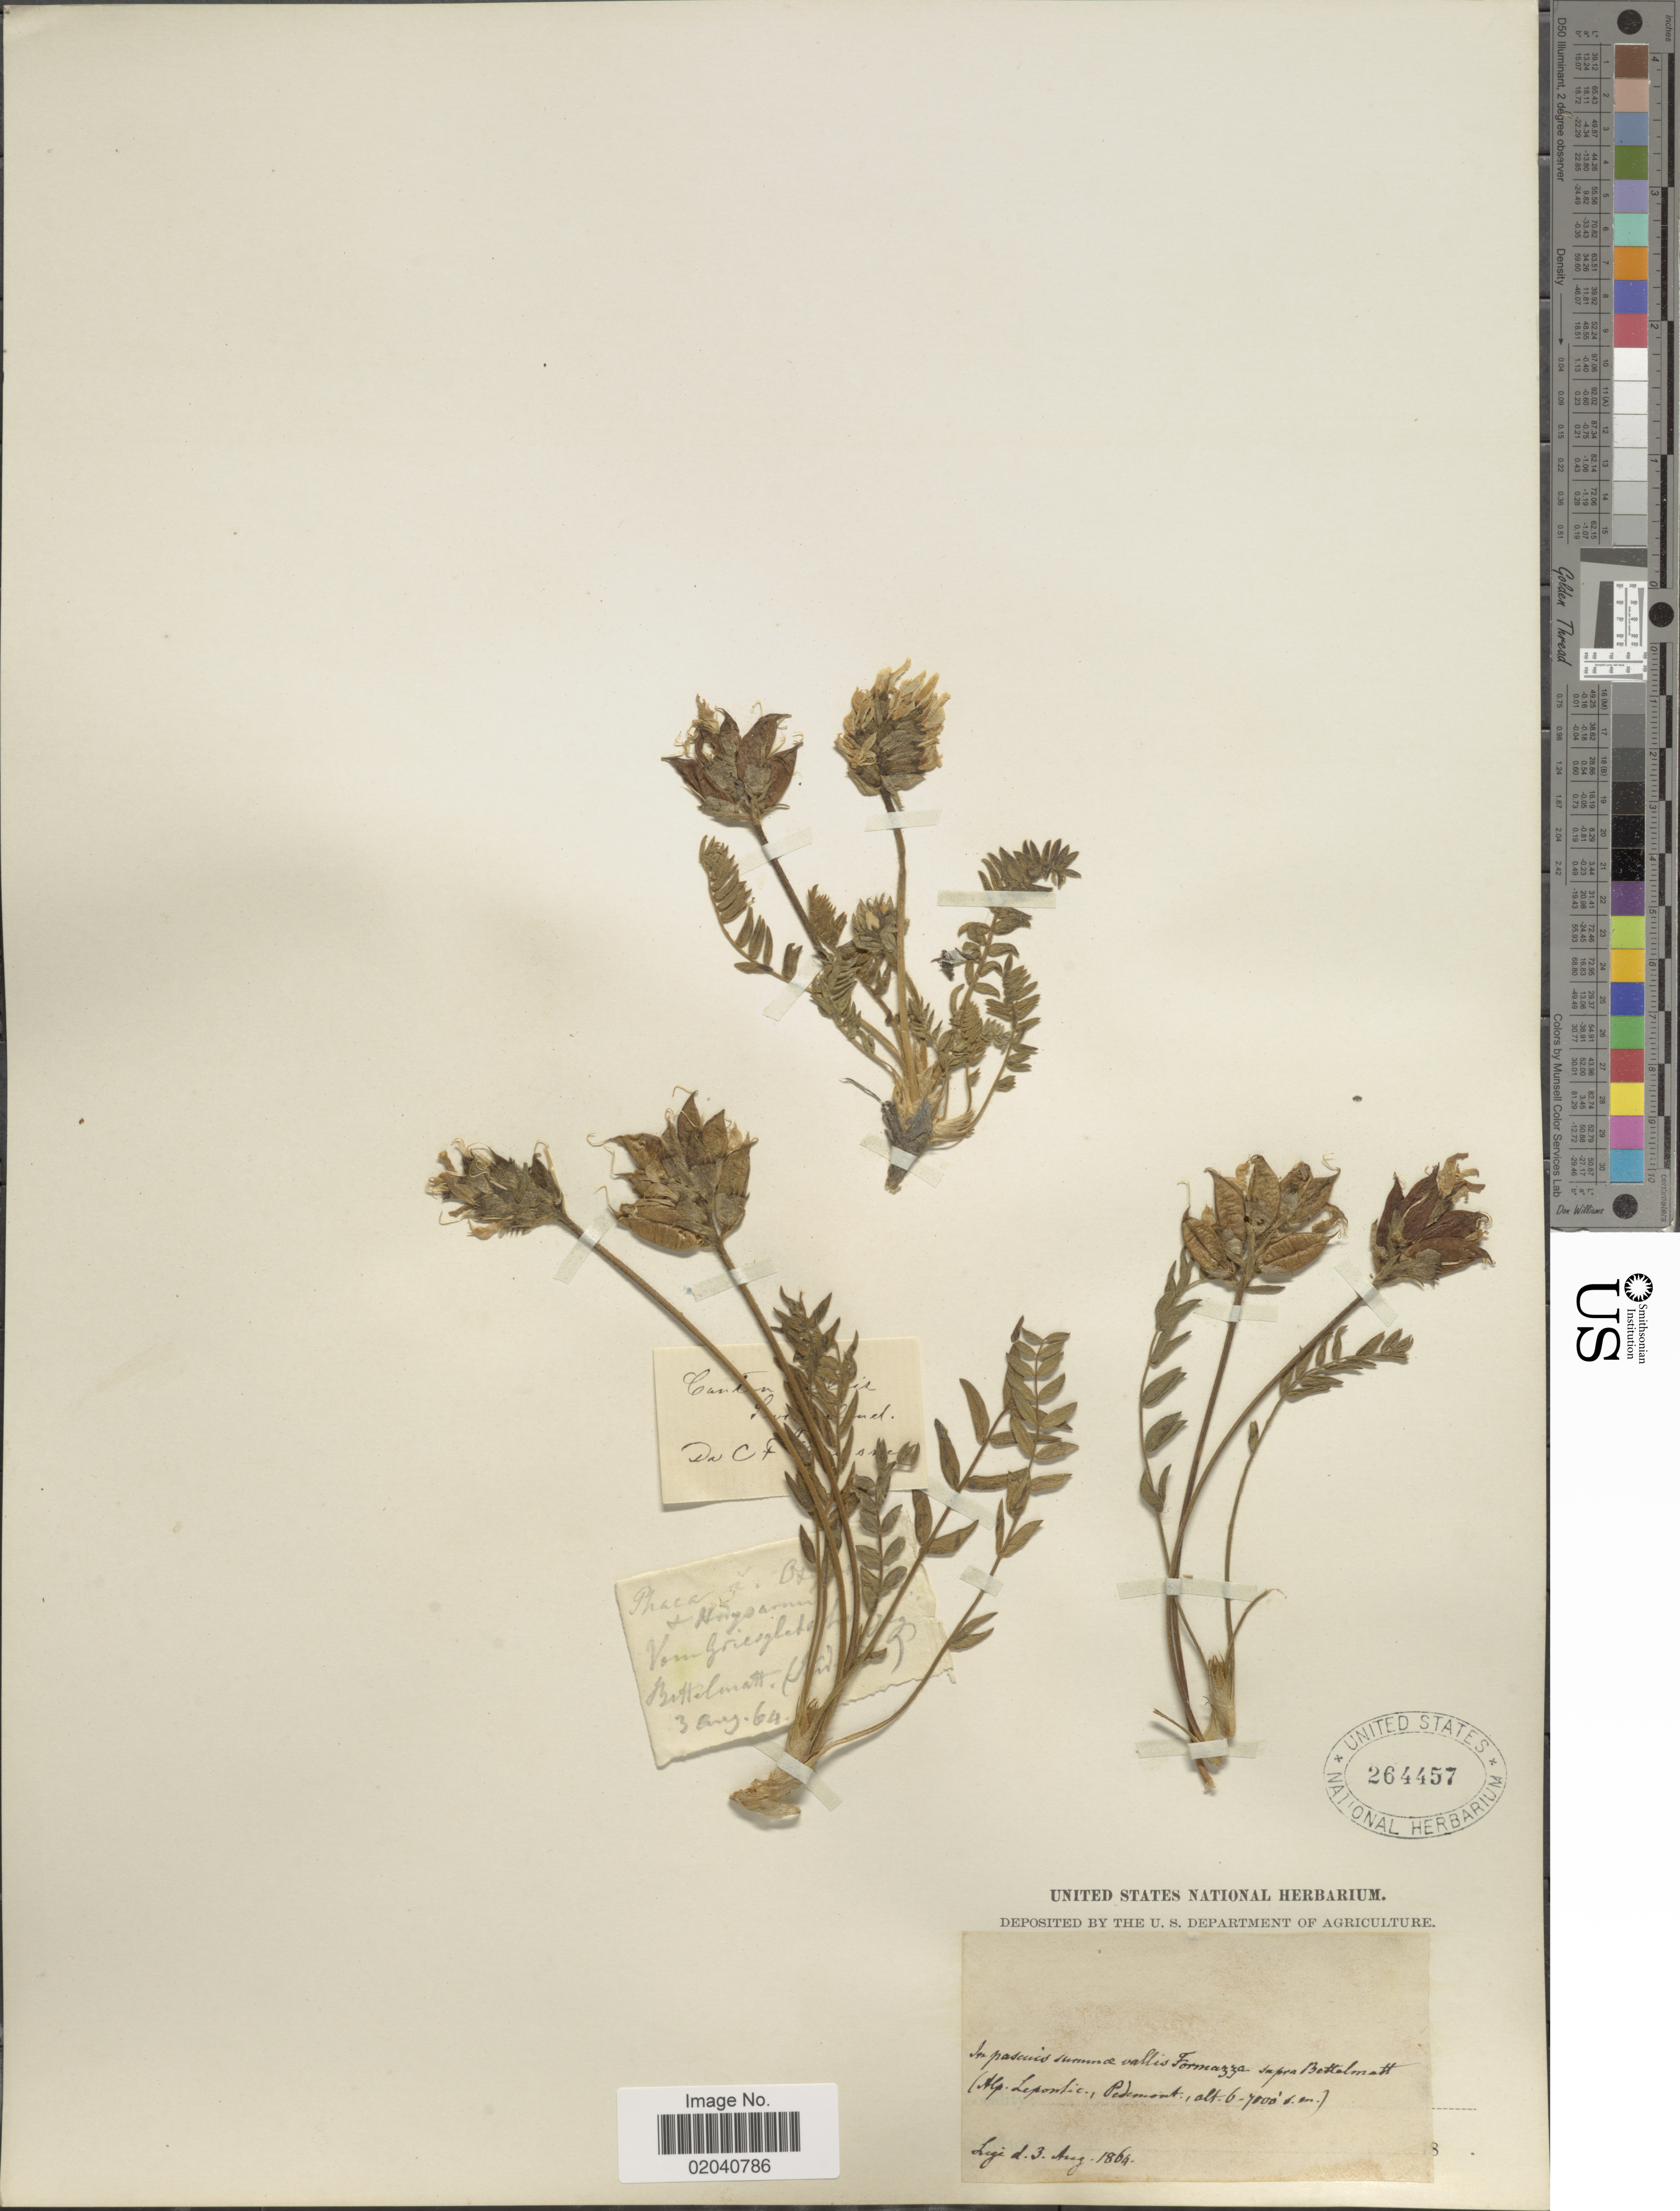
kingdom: Plantae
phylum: Tracheophyta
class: Magnoliopsida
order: Fabales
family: Fabaceae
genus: Oxytropis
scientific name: Oxytropis sp.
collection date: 1864-08-03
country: Italy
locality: Alp. Lepomtic, Pedemont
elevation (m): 1829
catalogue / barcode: US 264457